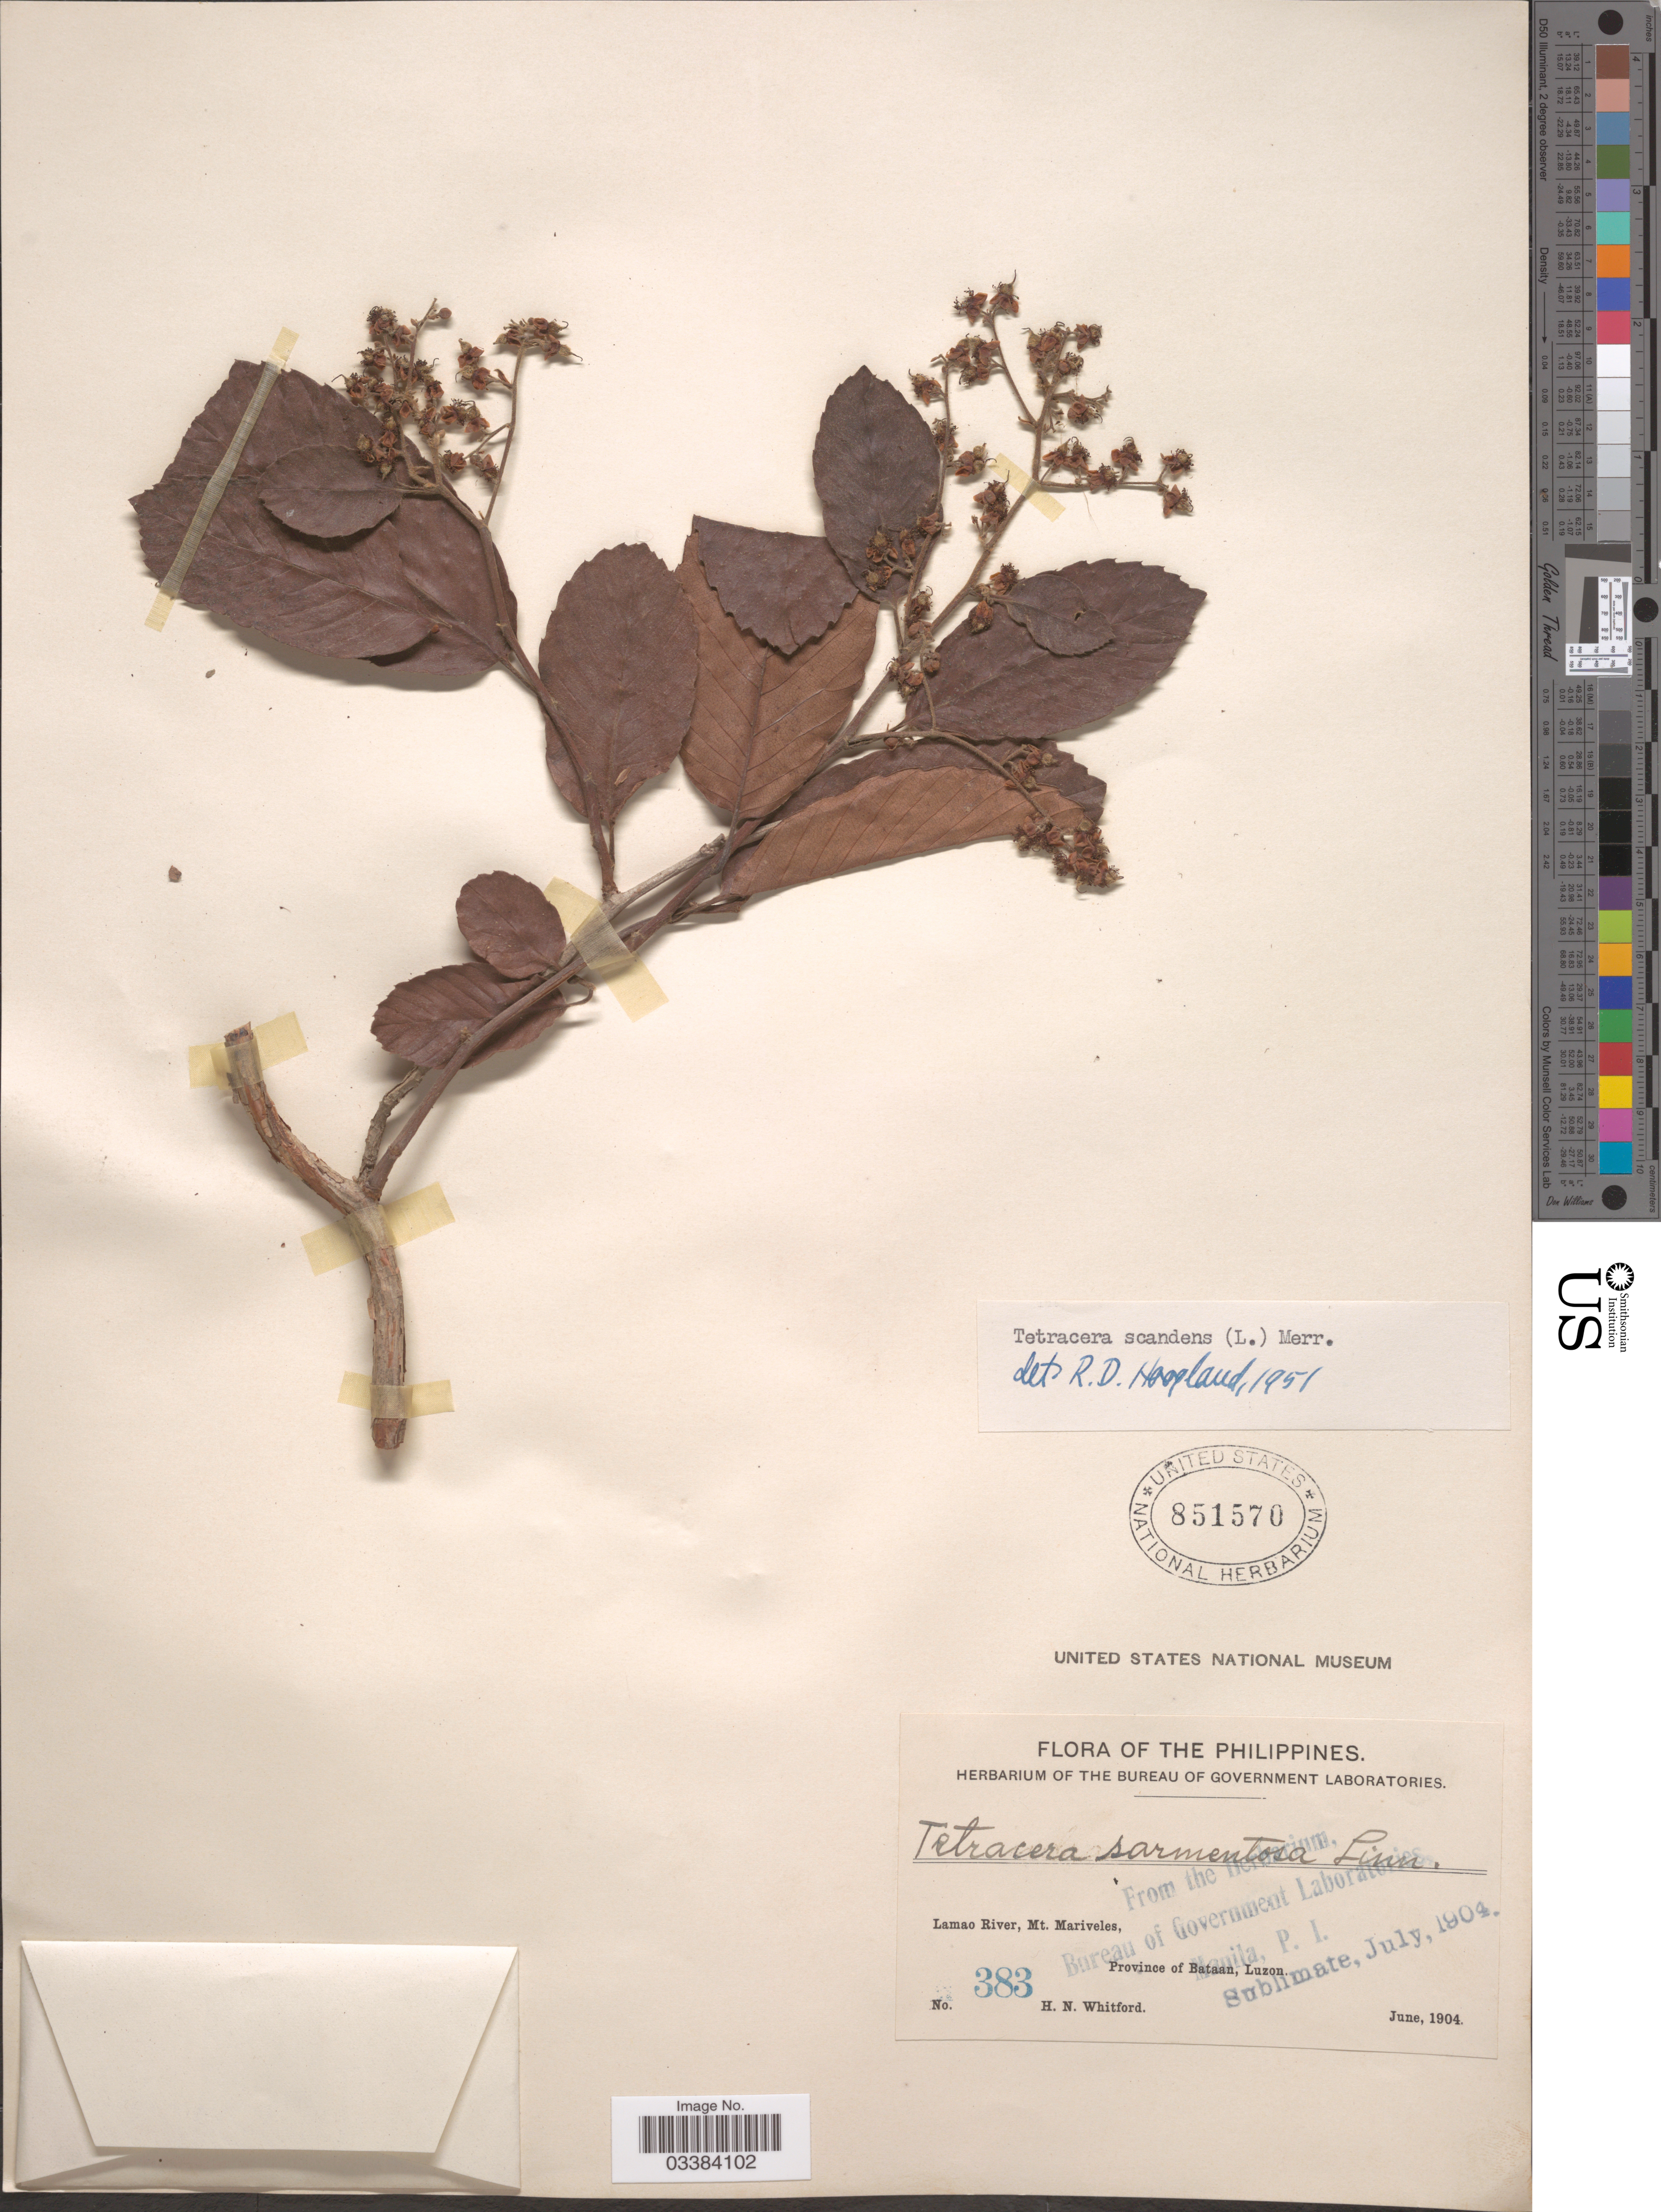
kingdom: Plantae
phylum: Tracheophyta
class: Magnoliopsida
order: Dilleniales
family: Dilleniaceae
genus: Tetracera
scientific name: Tetracera scandens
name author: (L.) Merr.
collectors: H. N. Whitford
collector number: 383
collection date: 1904-06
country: Philippines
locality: Lamao River, Mt. Mariveles, Province of Bataan, Luzon.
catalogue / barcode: US 851570